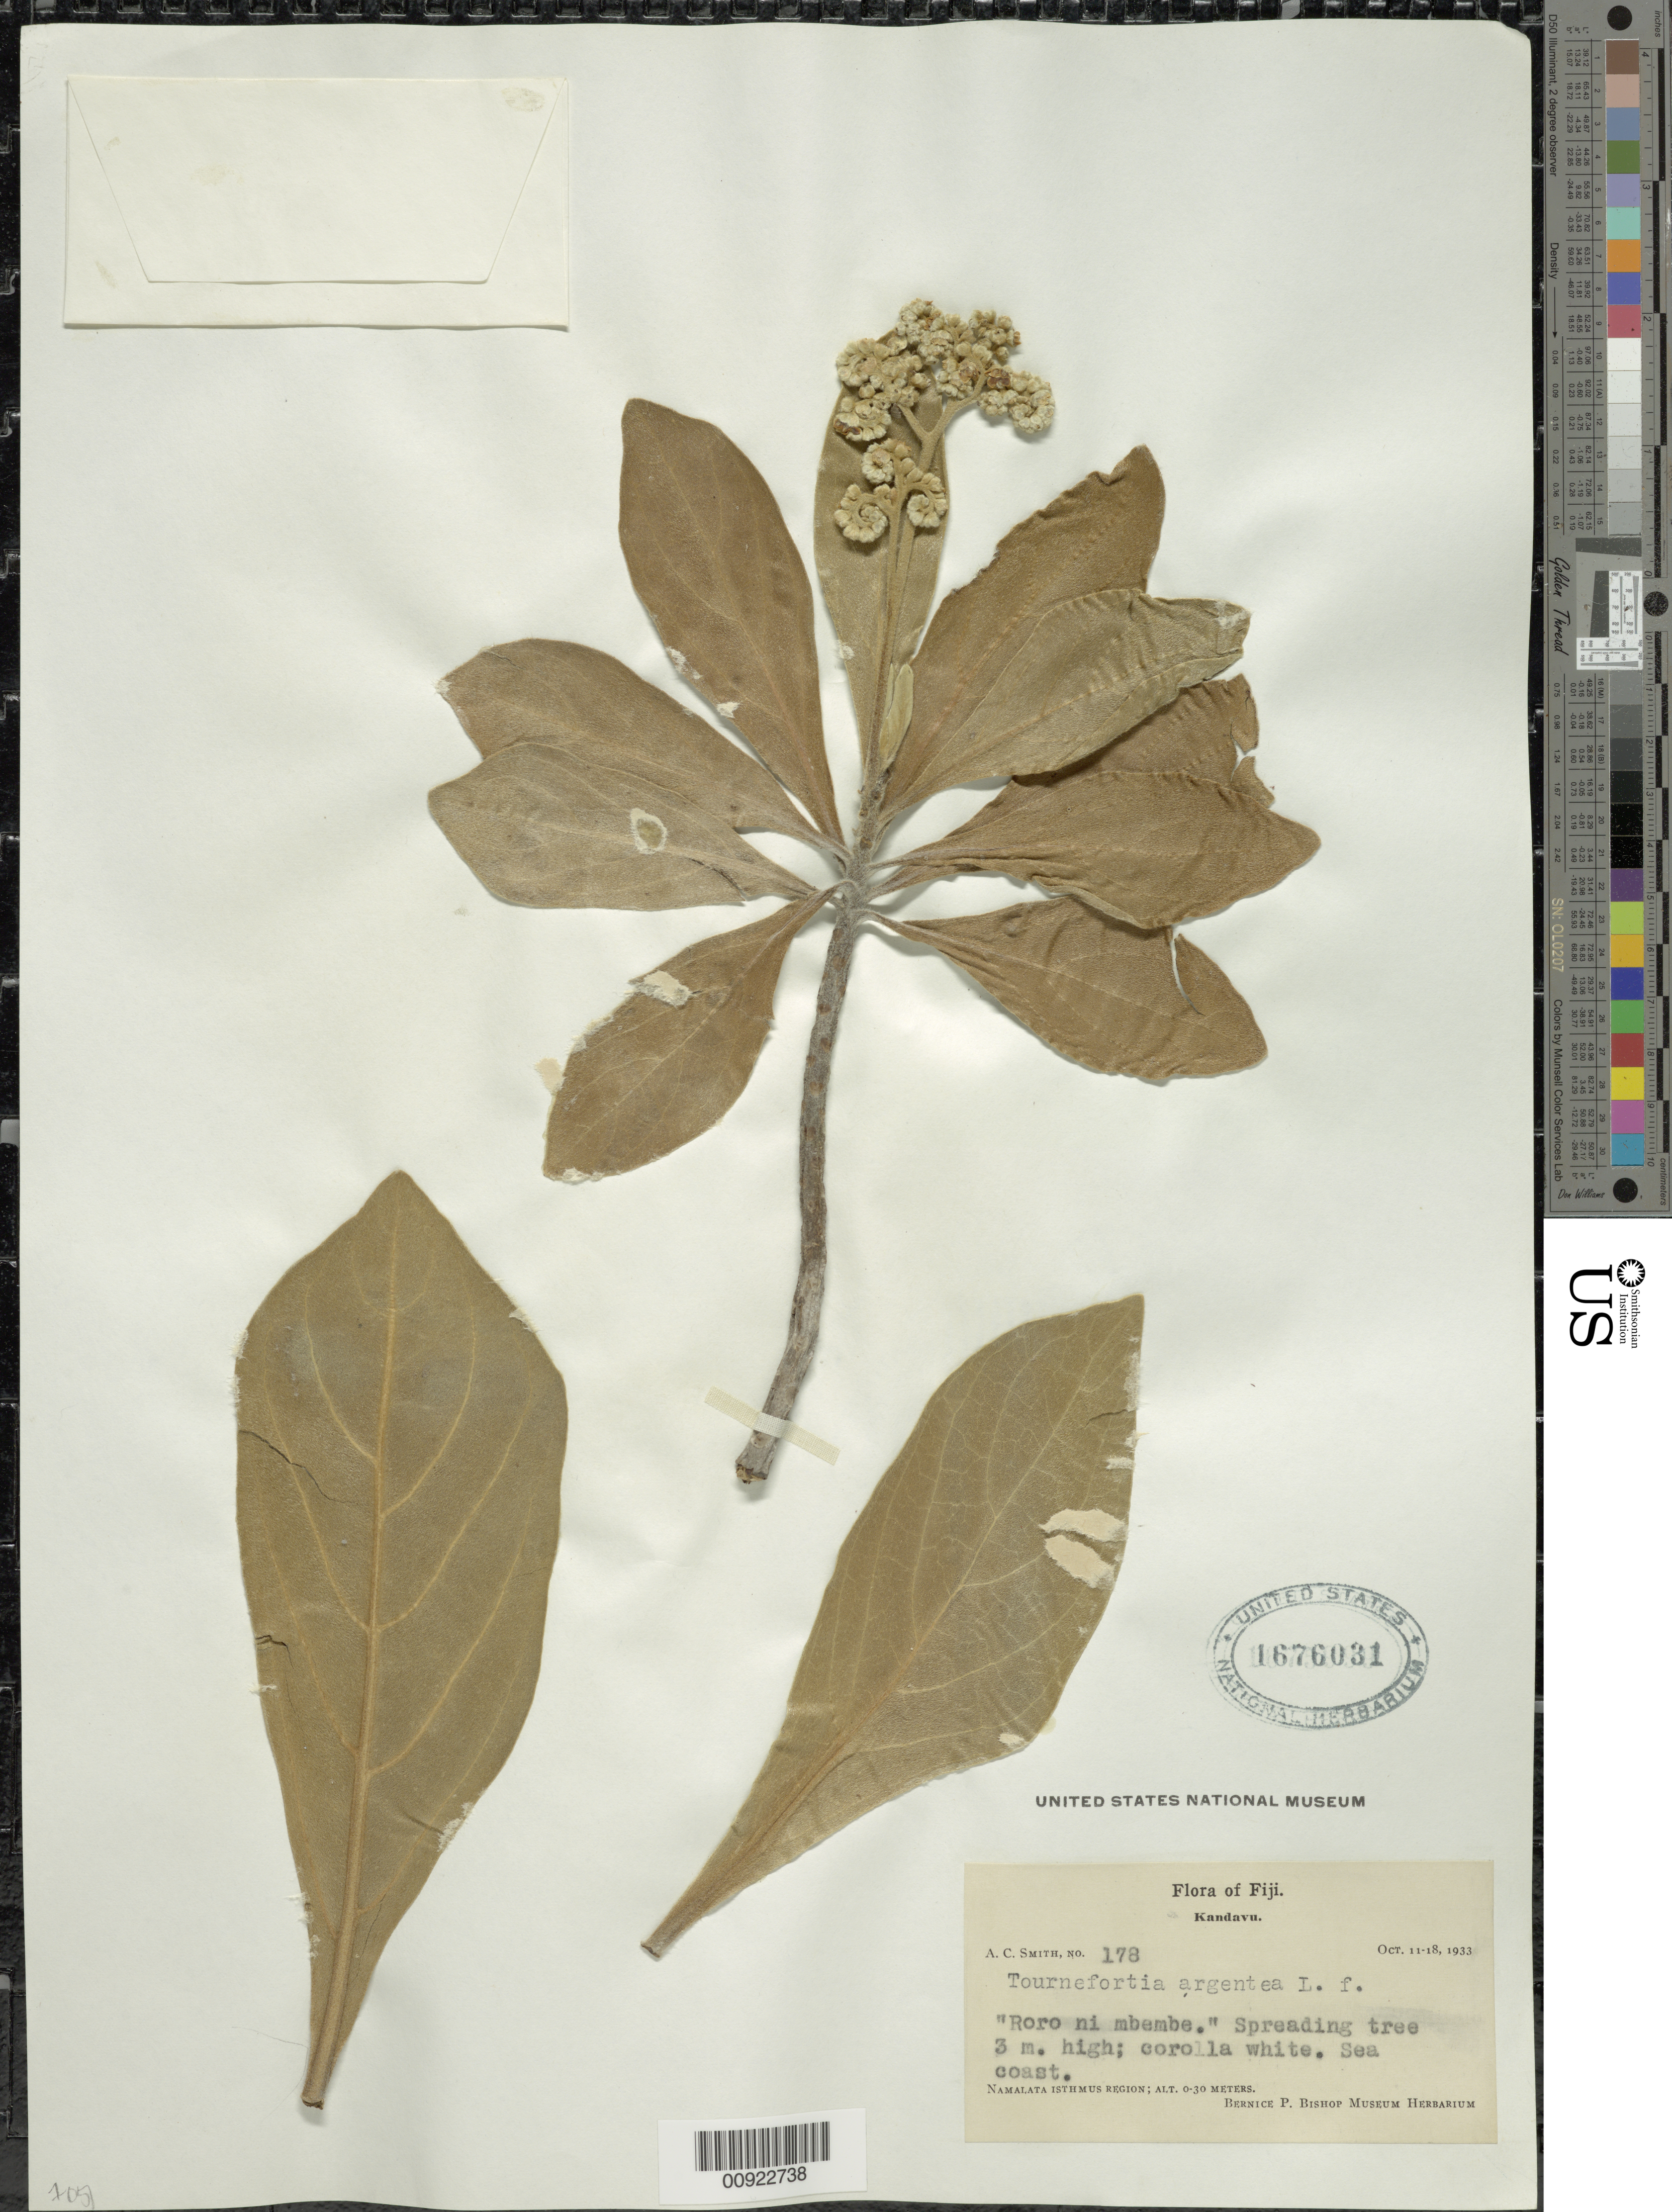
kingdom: Plantae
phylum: Tracheophyta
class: Magnoliopsida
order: Boraginales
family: Heliotropiaceae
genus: Heliotropium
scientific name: Heliotropium arboreum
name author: (Blanco) Mabberley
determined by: Wagner, W. L., (BOT), Smithsonian Institution - National Museum of Natural History (UNITED STATES)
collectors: C. A. Smith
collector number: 178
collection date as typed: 11 Oct 1933 to 18 Oct 1933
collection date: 1933-10-11/1933-10-18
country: Fiji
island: Kadavu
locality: Namalta Isthmus Region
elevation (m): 0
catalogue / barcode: US 1676031